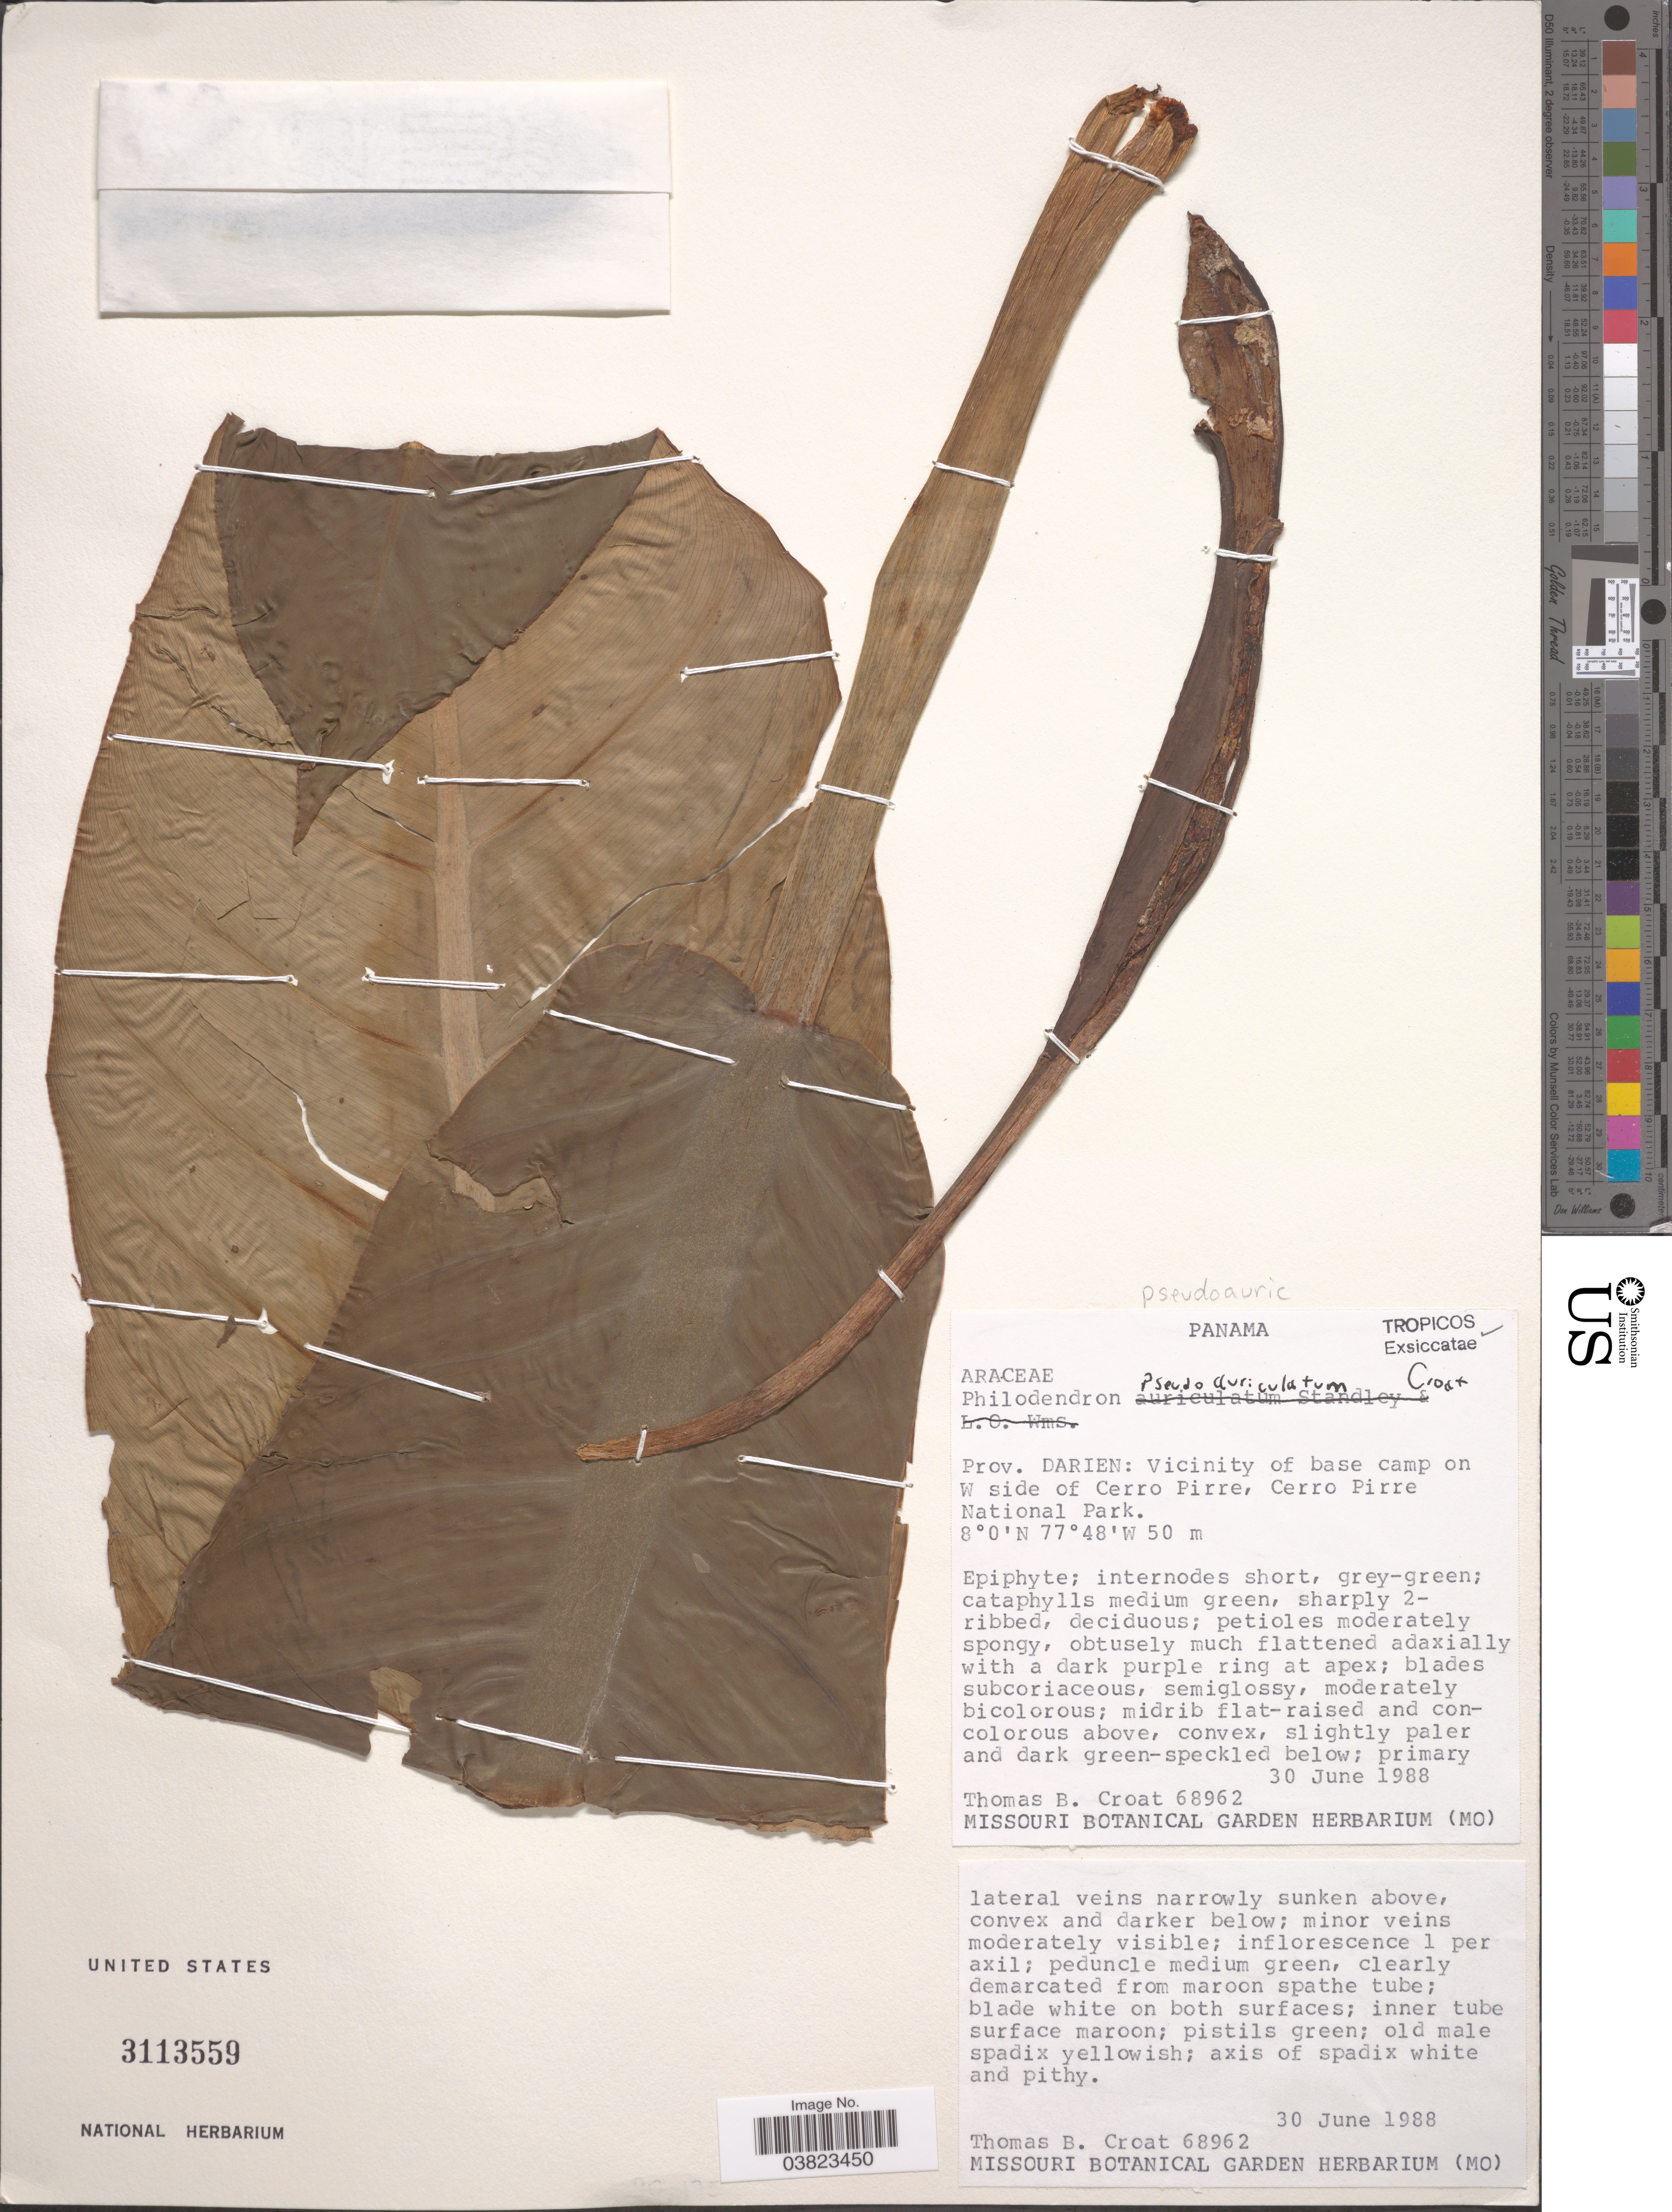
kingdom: Plantae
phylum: Tracheophyta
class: Liliopsida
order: Alismatales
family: Araceae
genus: Philodendron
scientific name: Philodendron panamense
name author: K. Krause in Engl.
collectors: T. B. Croat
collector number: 68962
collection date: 1988-06-30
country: Panama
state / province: Darien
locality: Vicinity of base camp on W side of Cerro Pirre, Cerro Pirre National Park.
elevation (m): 50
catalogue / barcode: US 3113559